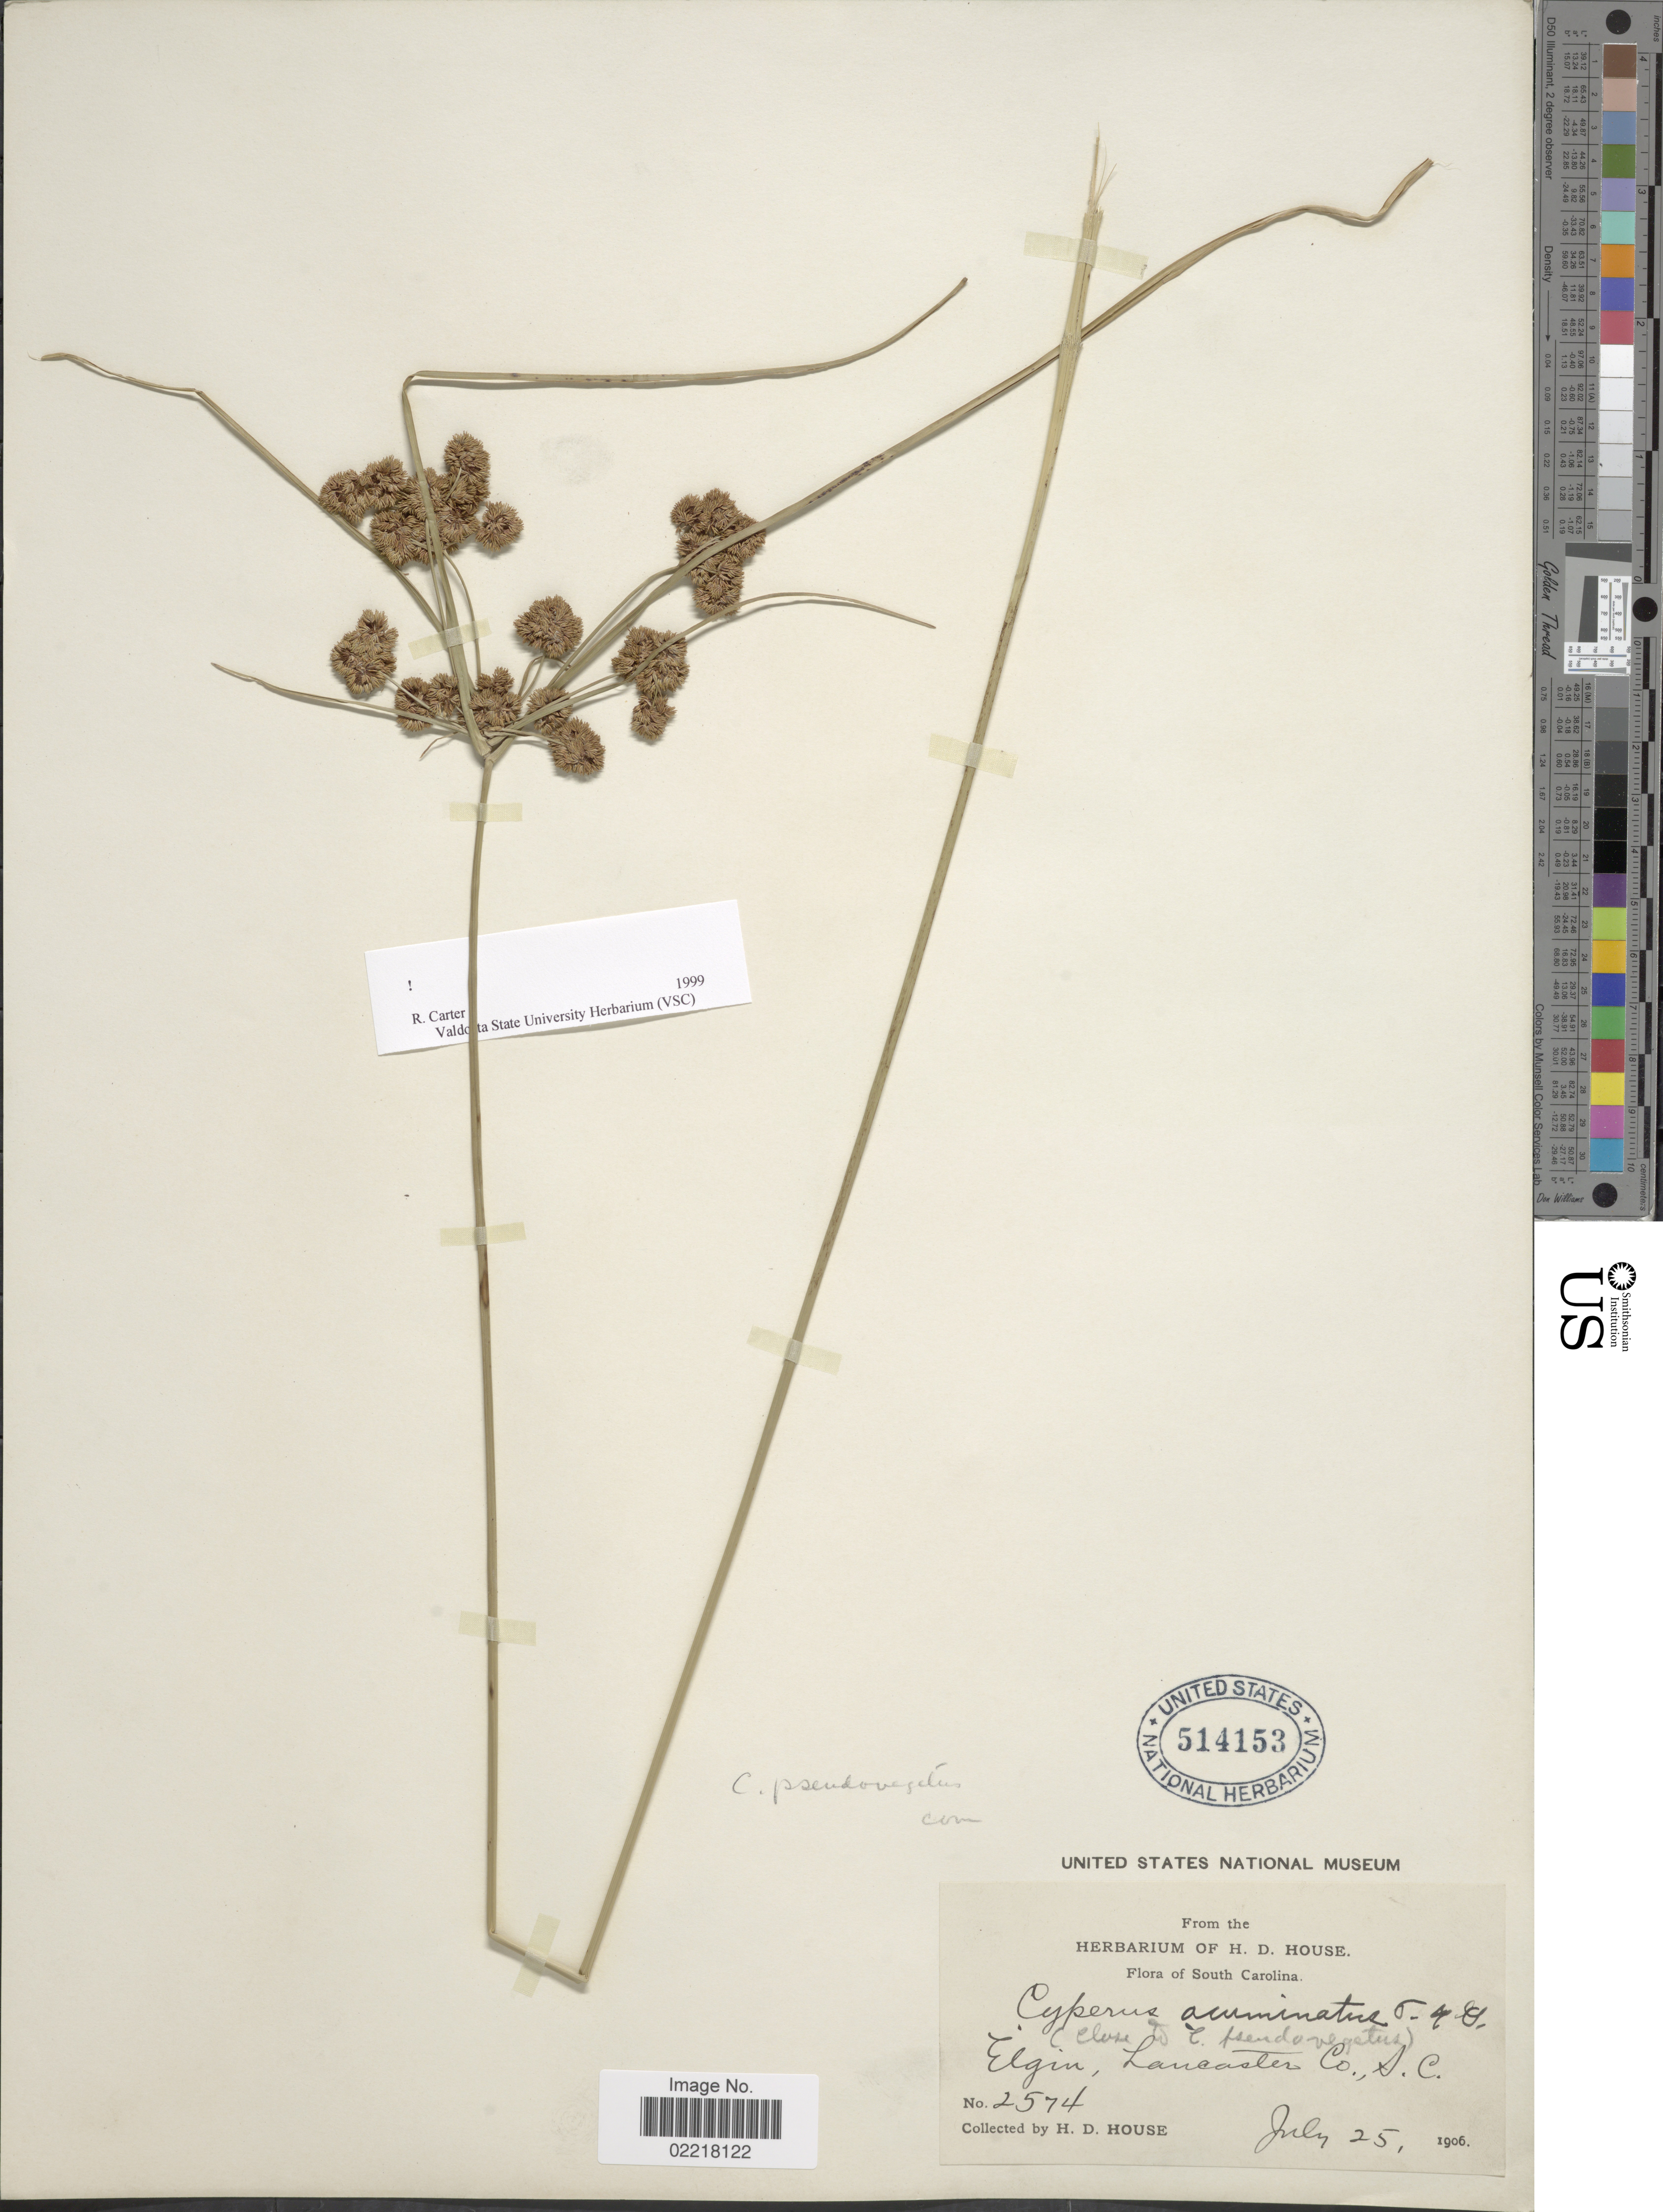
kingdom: Plantae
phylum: Tracheophyta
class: Liliopsida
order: Poales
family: Cyperaceae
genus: Cyperus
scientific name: Cyperus pseudovegetus Steud.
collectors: H. D. House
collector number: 2574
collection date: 1906-07-25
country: United States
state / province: South Carolina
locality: Elgin, Lancaster Co.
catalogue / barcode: US 514153